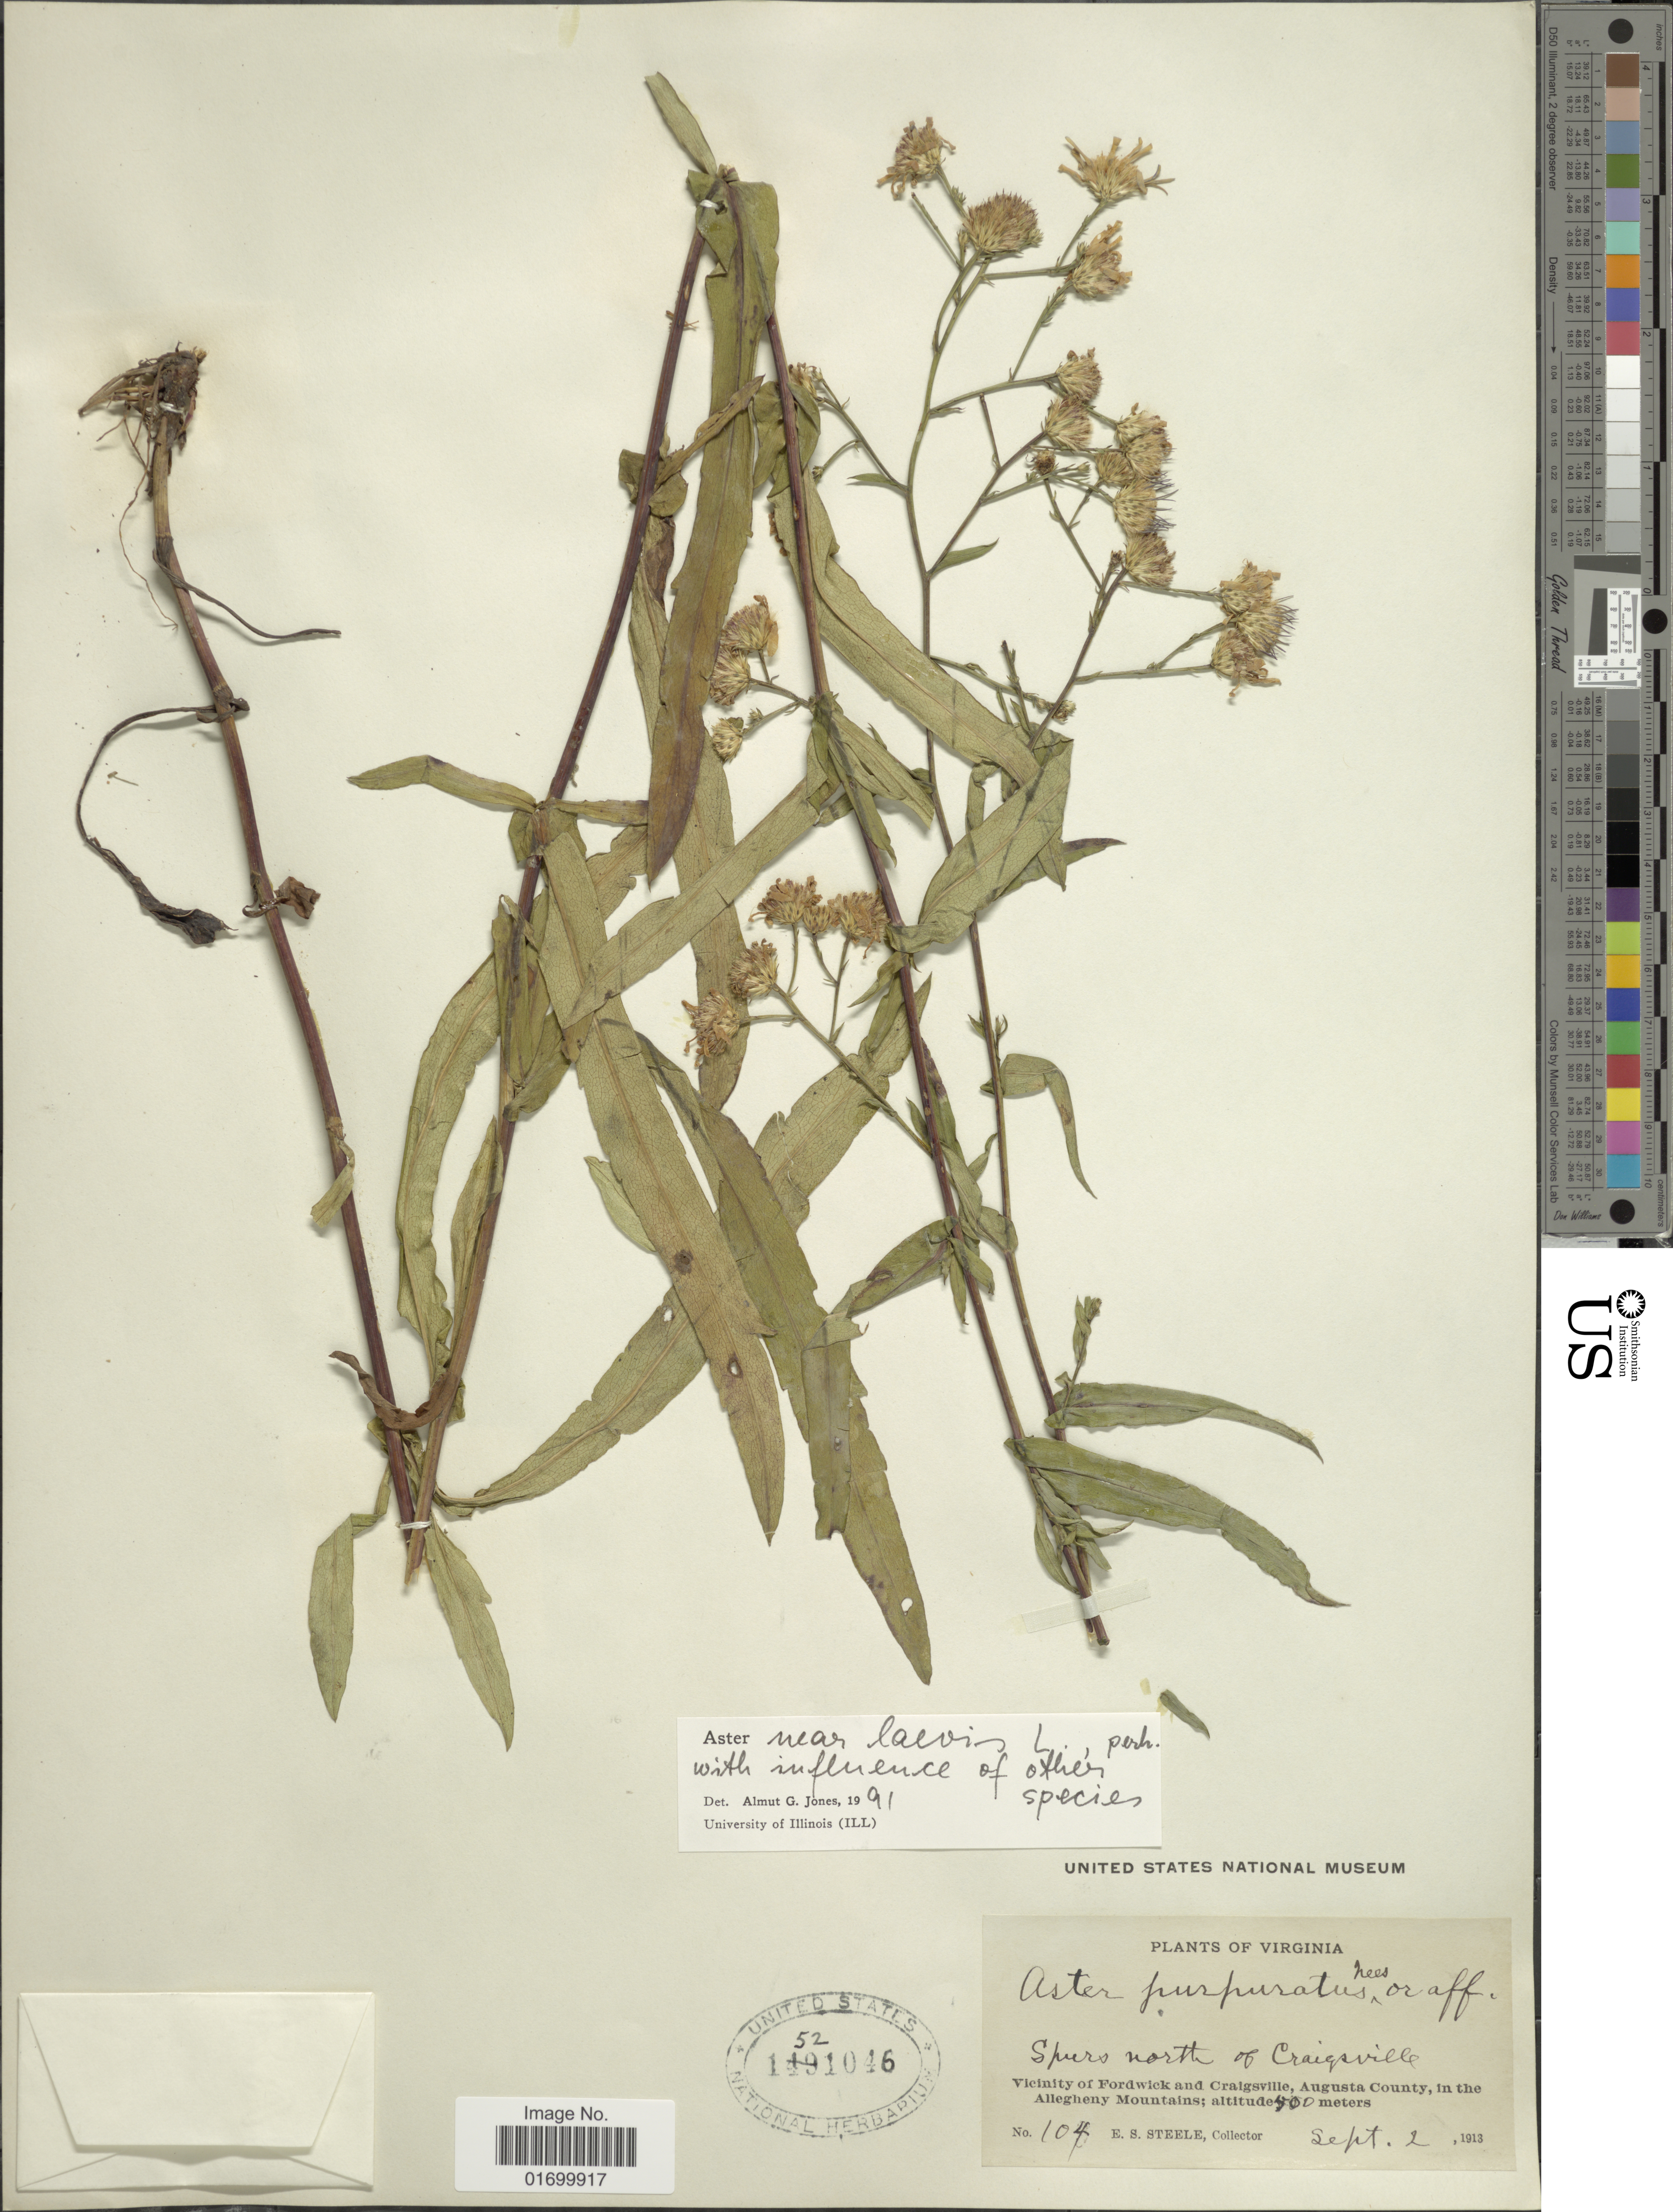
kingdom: Plantae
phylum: Tracheophyta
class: Magnoliopsida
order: Asterales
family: Asteraceae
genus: Symphyotrichum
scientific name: Symphyotrichum laeve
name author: (L.) Á. Löve & D. Löve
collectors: E. Steele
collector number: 104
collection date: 1913-09-02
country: United States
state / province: Virginia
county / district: Augusta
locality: Vicinity of Fordwick and Craigsville, Augusta County, in the Allegheny Mountains.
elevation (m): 500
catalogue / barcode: US 1521046